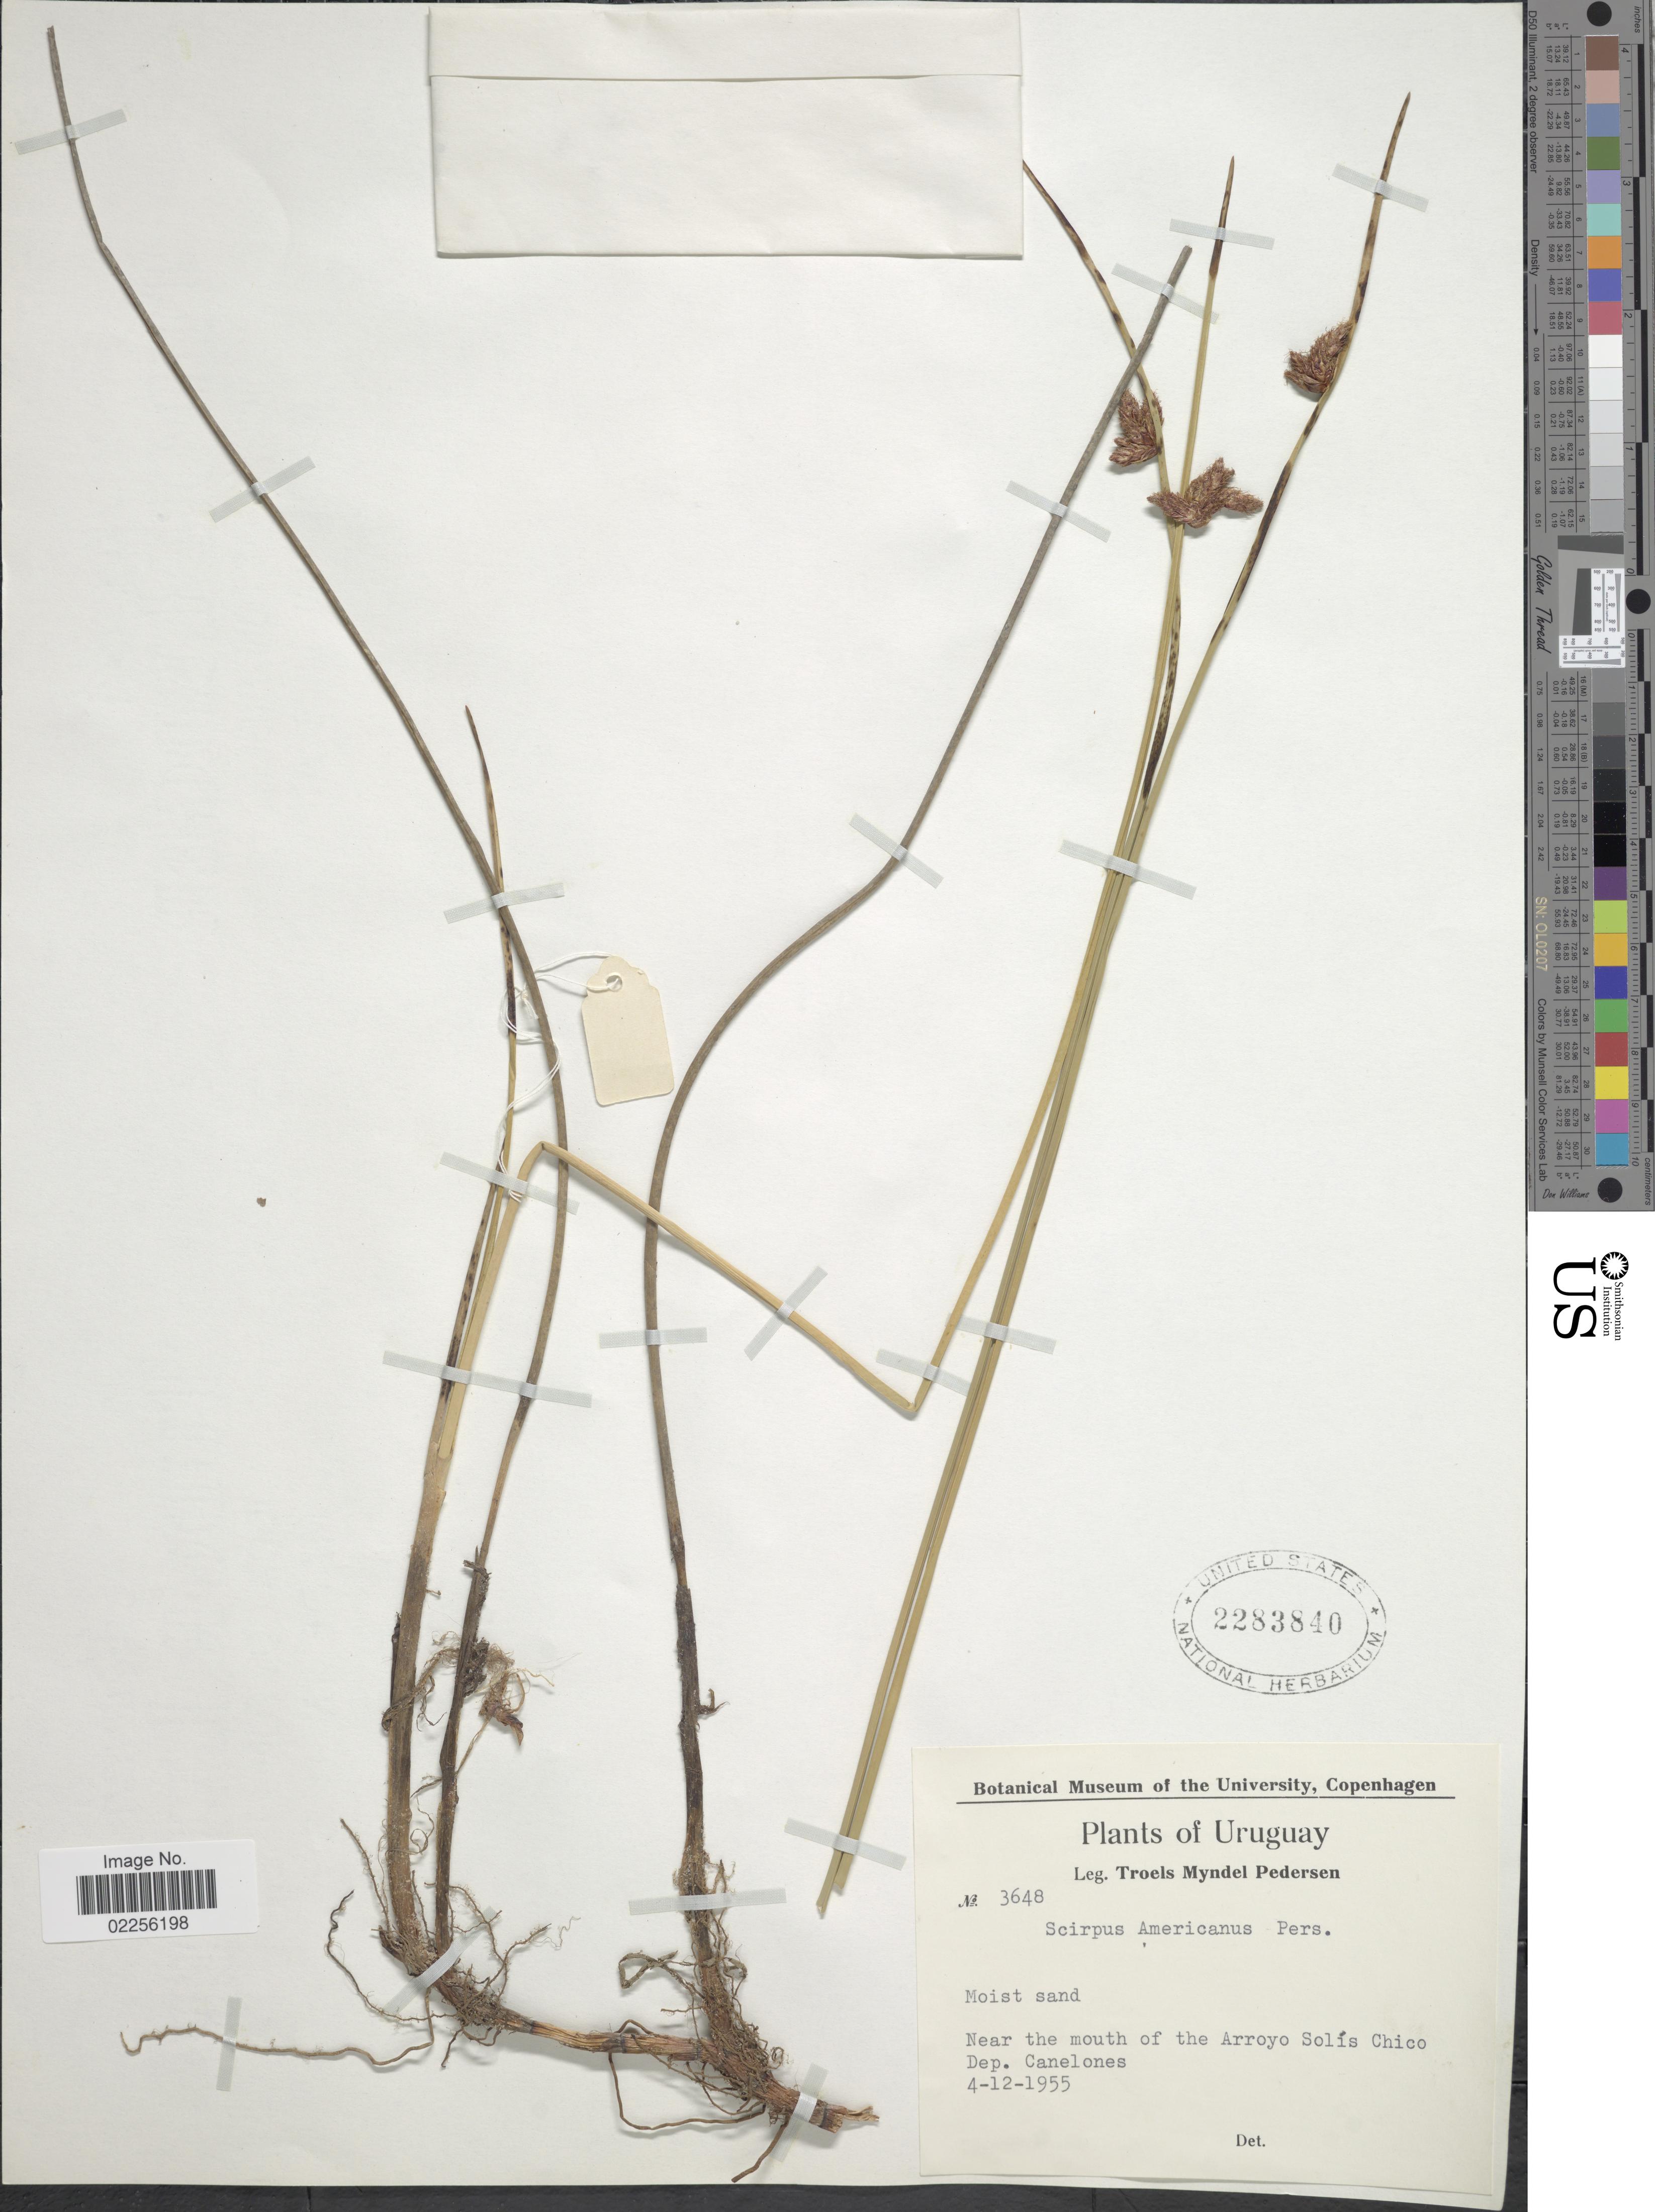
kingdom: Plantae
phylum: Tracheophyta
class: Liliopsida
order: Poales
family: Cyperaceae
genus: Schoenoplectus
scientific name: Schoenoplectus pungens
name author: (Vahl) Palla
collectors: T. Pederson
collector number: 3648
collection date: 1955-12-04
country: Uruguay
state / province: Canelones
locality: Moist sand, Near the mouth of the Arroyo Solís Chico, Dep. Canelones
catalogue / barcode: US 2283840